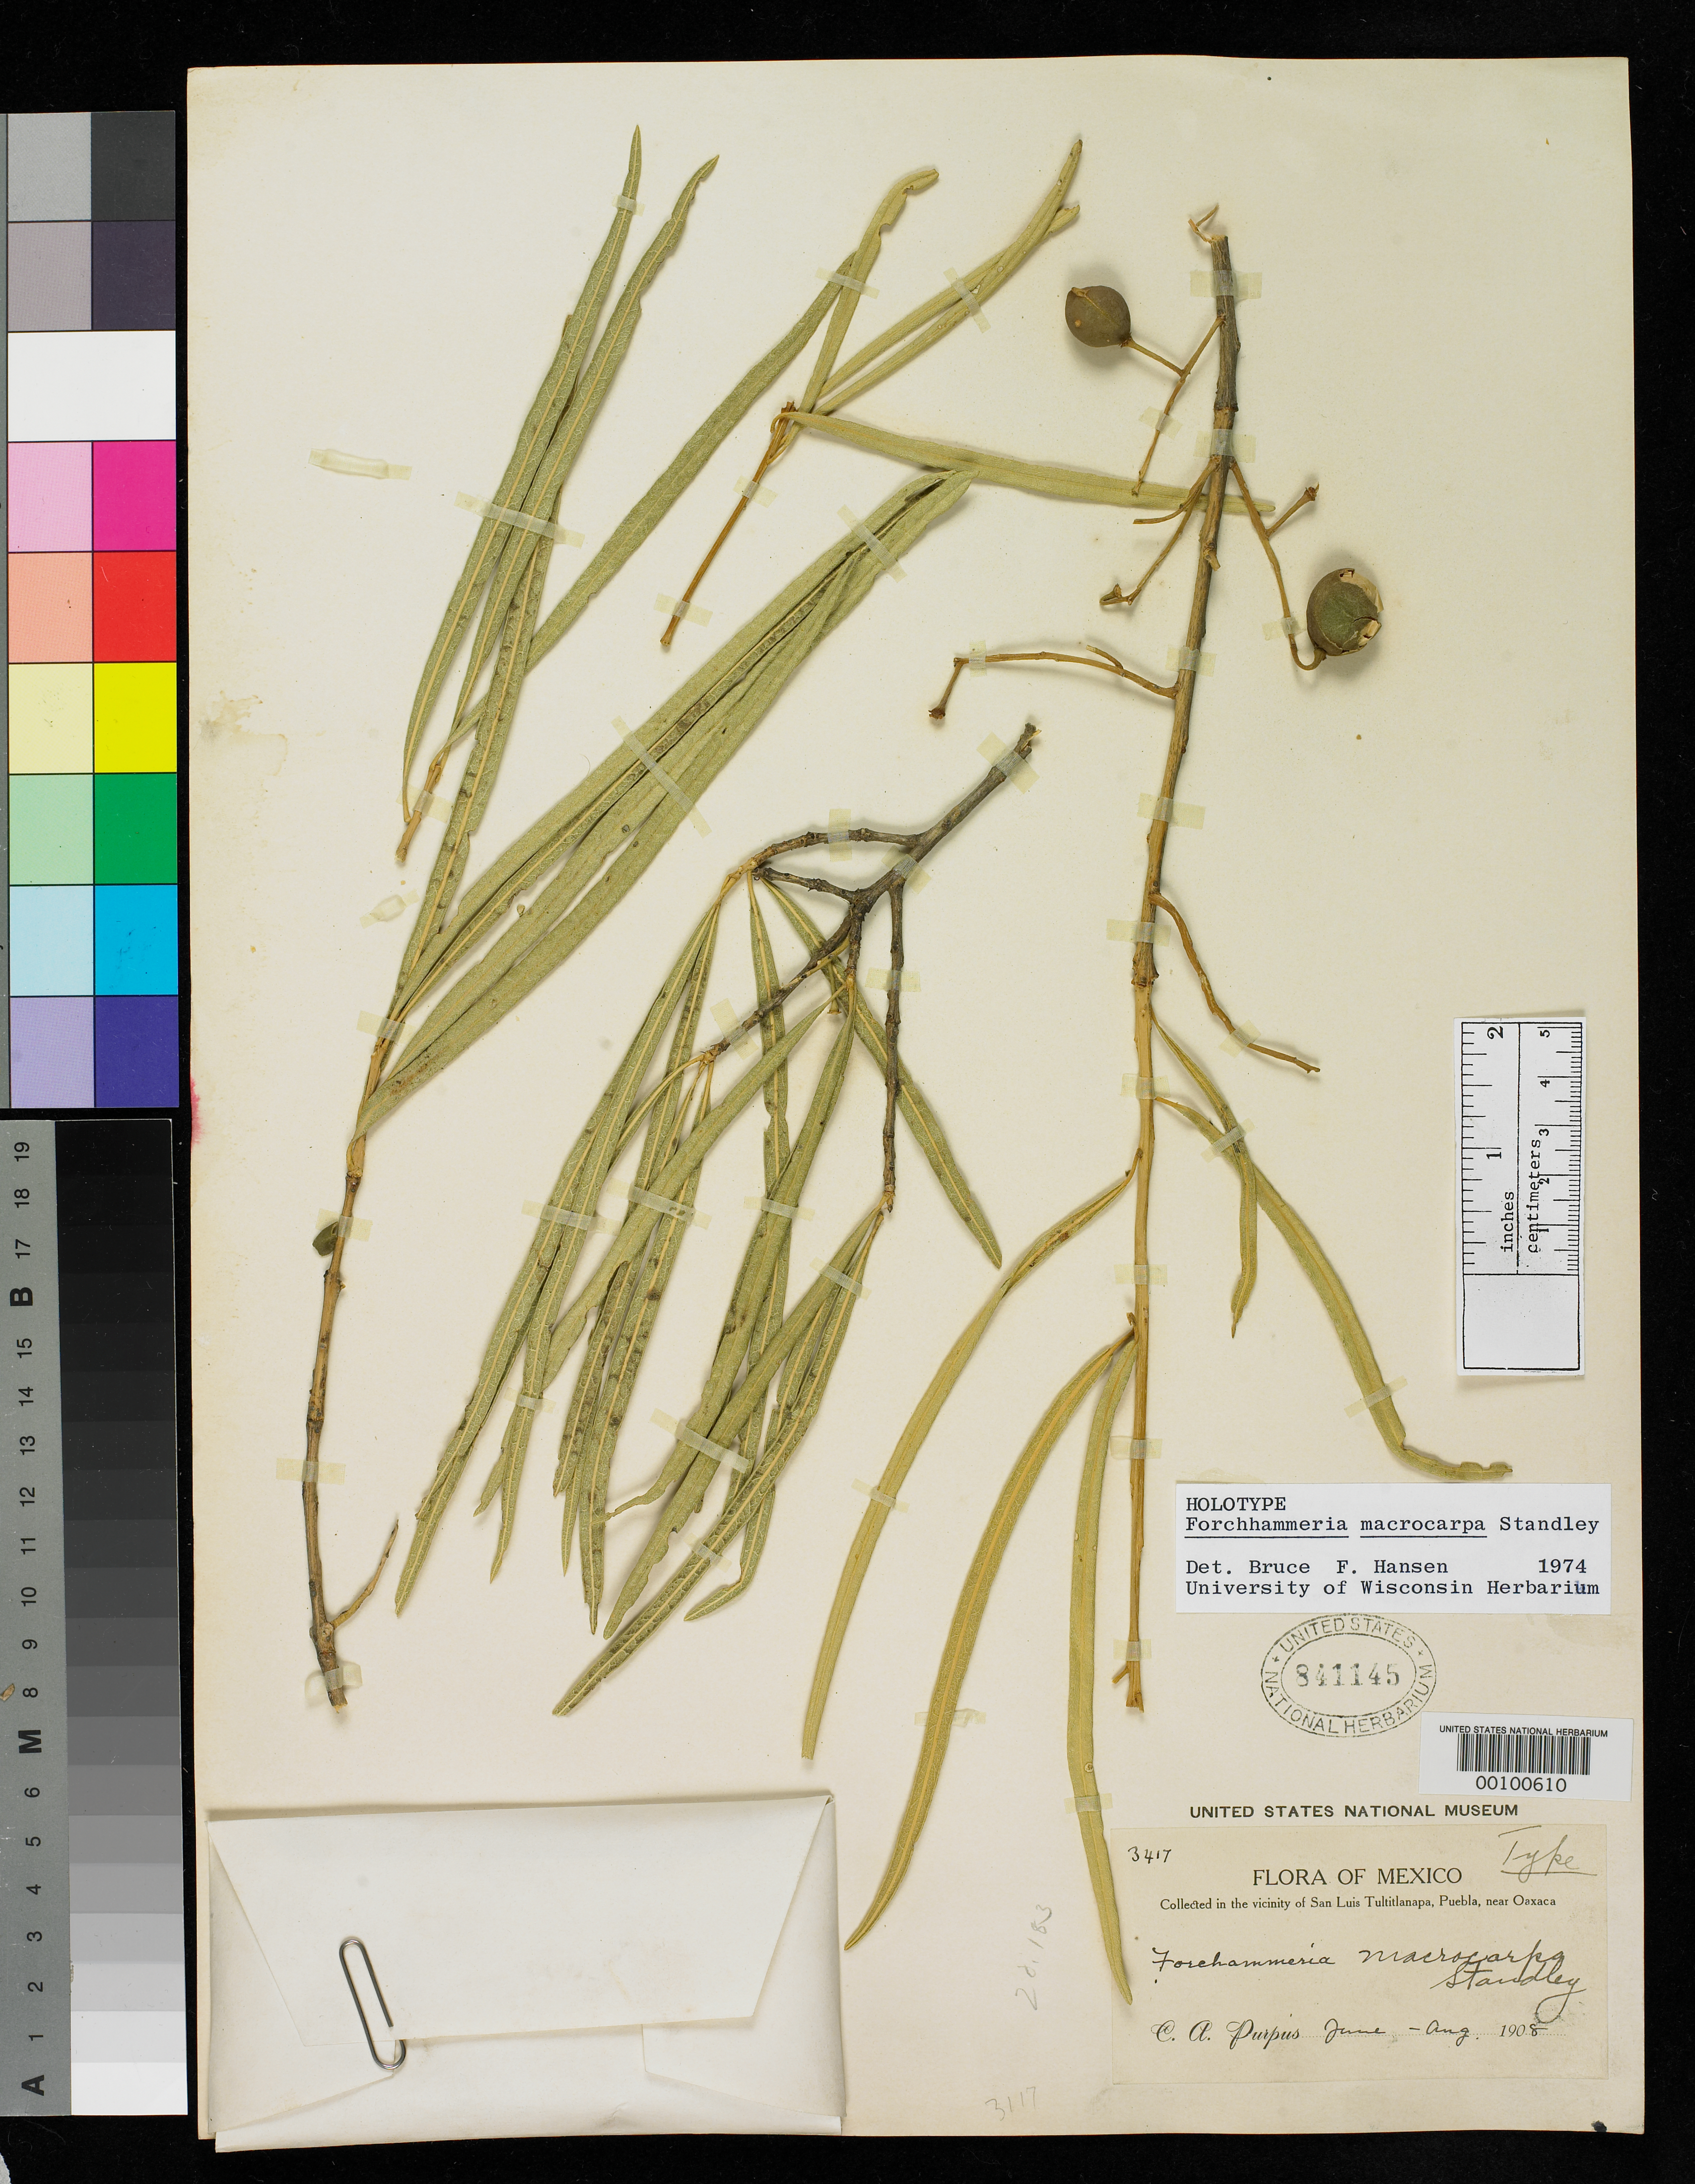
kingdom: Plantae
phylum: Tracheophyta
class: Magnoliopsida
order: Brassicales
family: Stixaceae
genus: Forchhammeria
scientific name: Forchhammeria macrocarpa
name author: Standl.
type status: Holotype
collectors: C. A. Purpus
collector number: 3417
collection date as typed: Aug 1908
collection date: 1908-08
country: Mexico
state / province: Puebla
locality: Vicinity of San Luis Tultitlanapa.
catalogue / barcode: US 841145